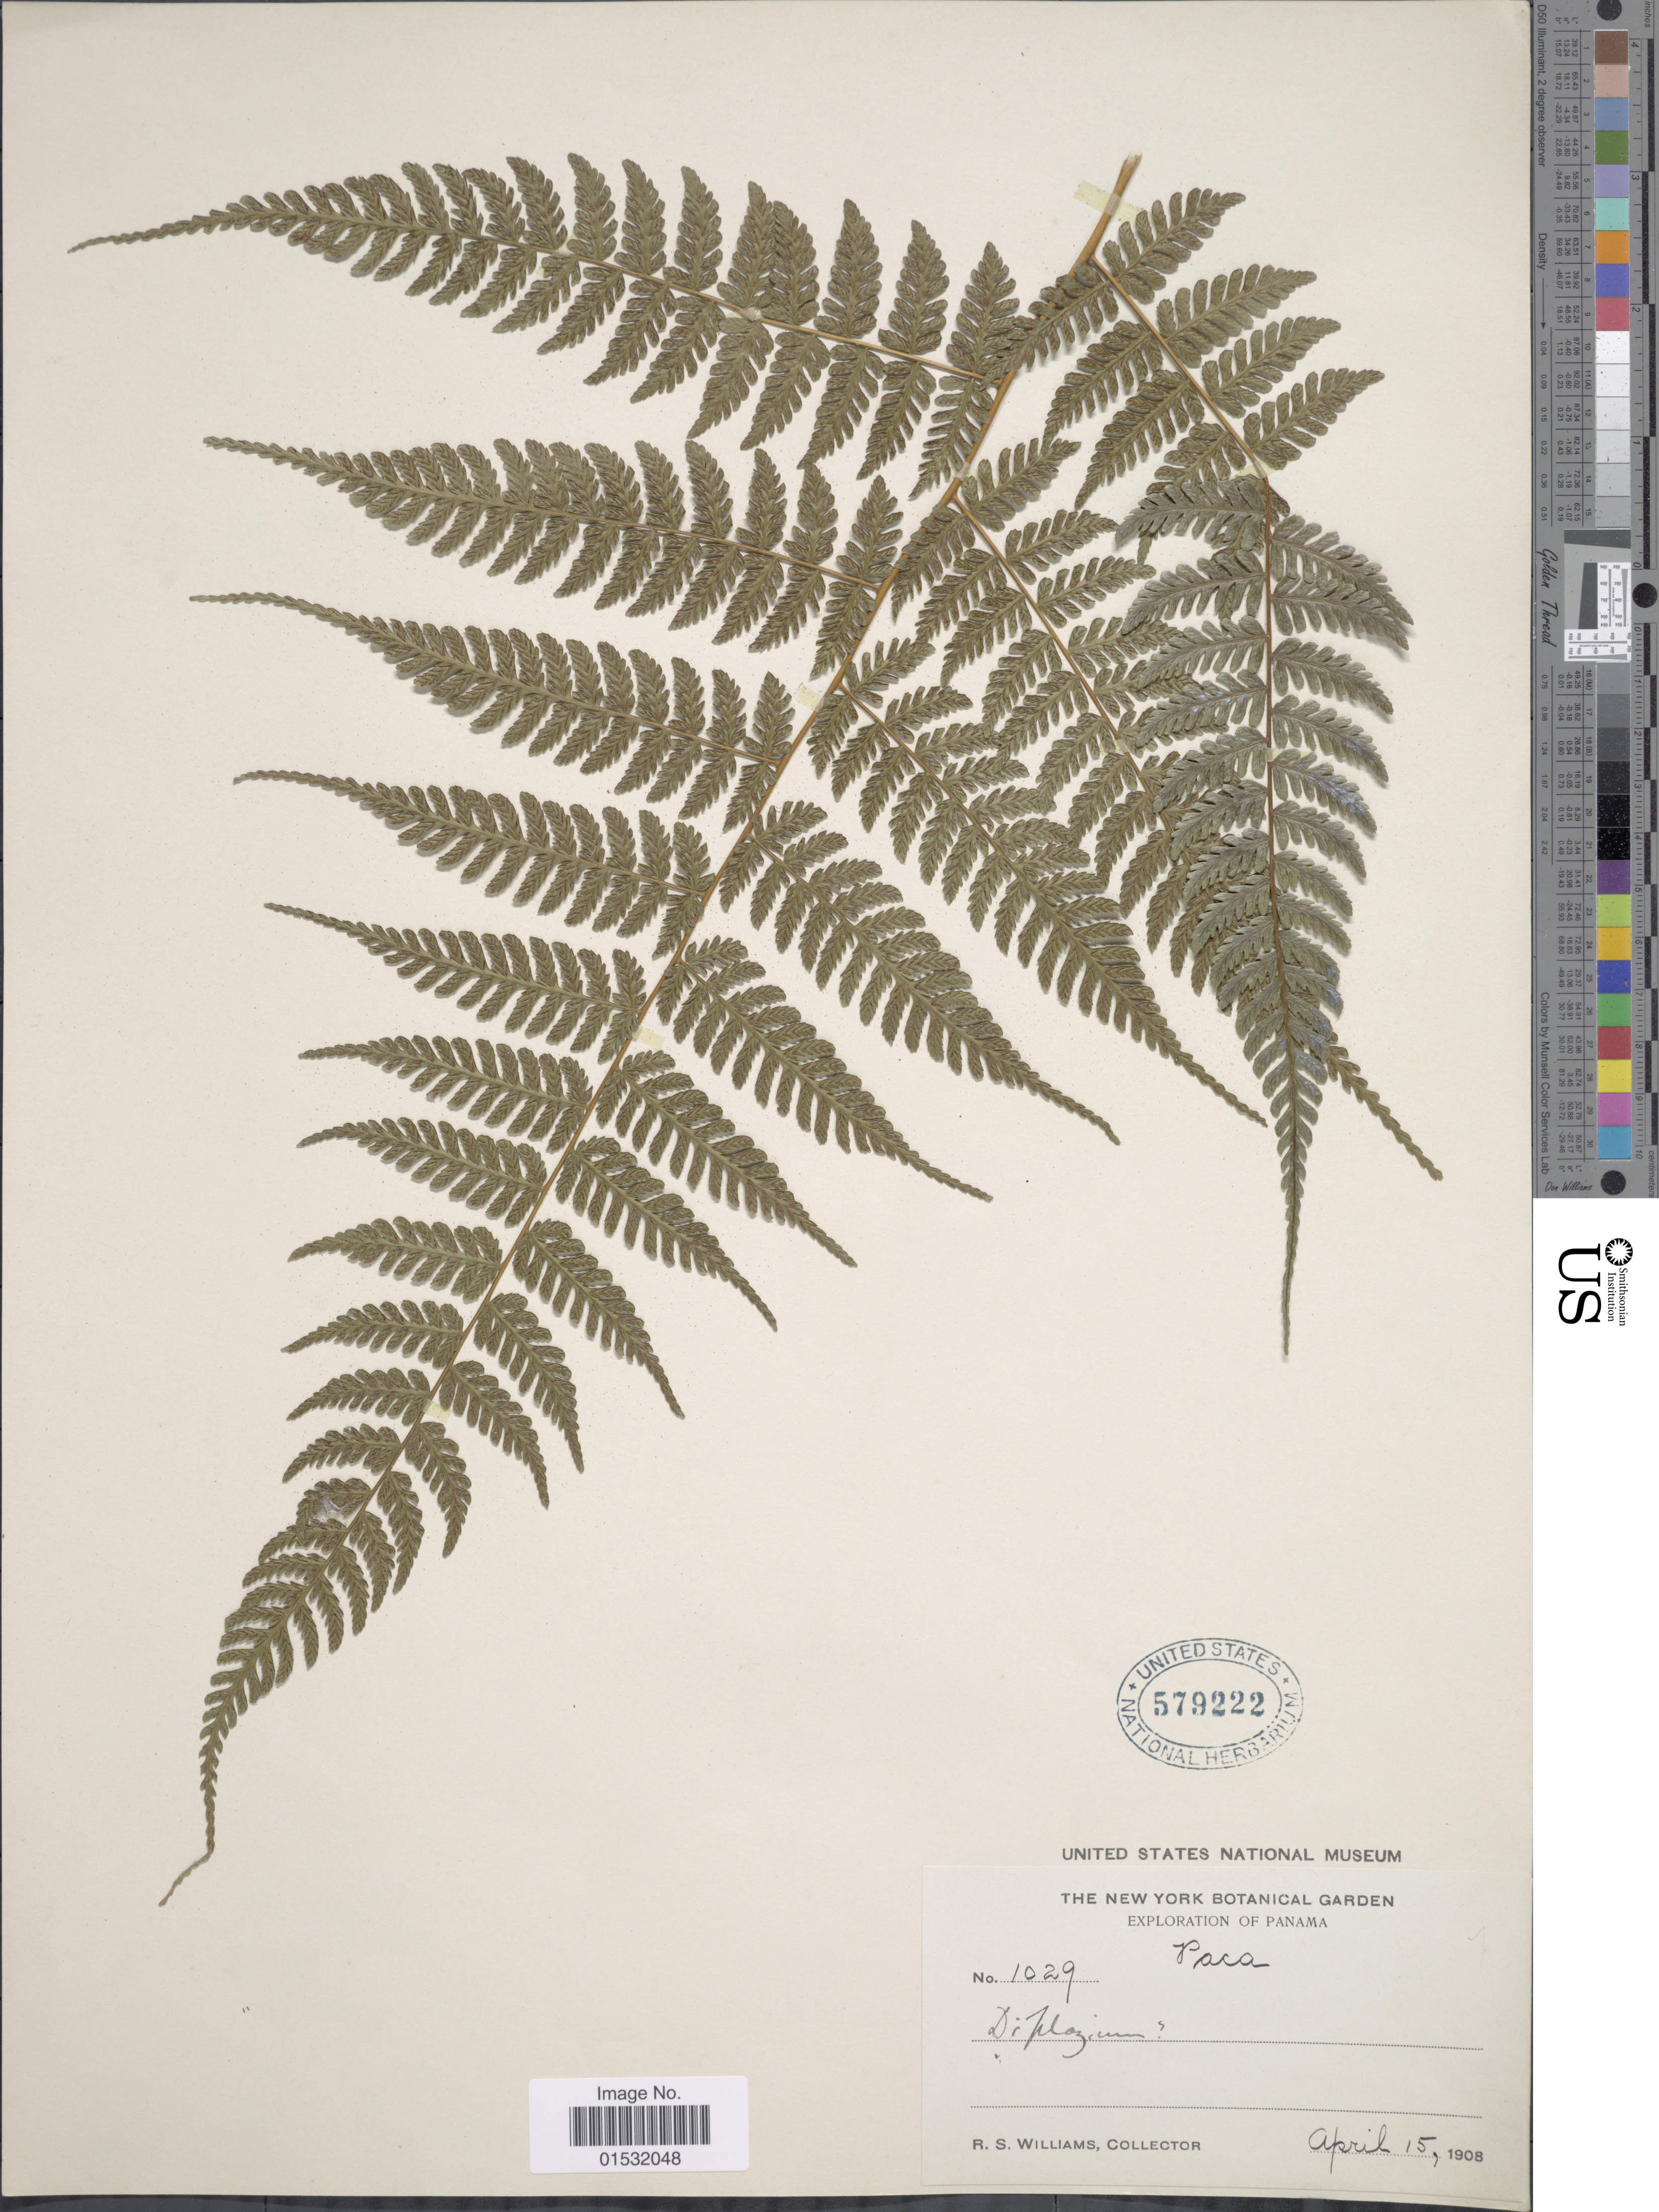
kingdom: Plantae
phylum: Tracheophyta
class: Polypodiopsida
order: Polypodiales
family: Athyriaceae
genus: Diplazium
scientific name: Diplazium turubalense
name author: Rosenst.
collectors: R. S. Williams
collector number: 1029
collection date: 1908-04-15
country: Panama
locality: Paca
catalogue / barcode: US 579222